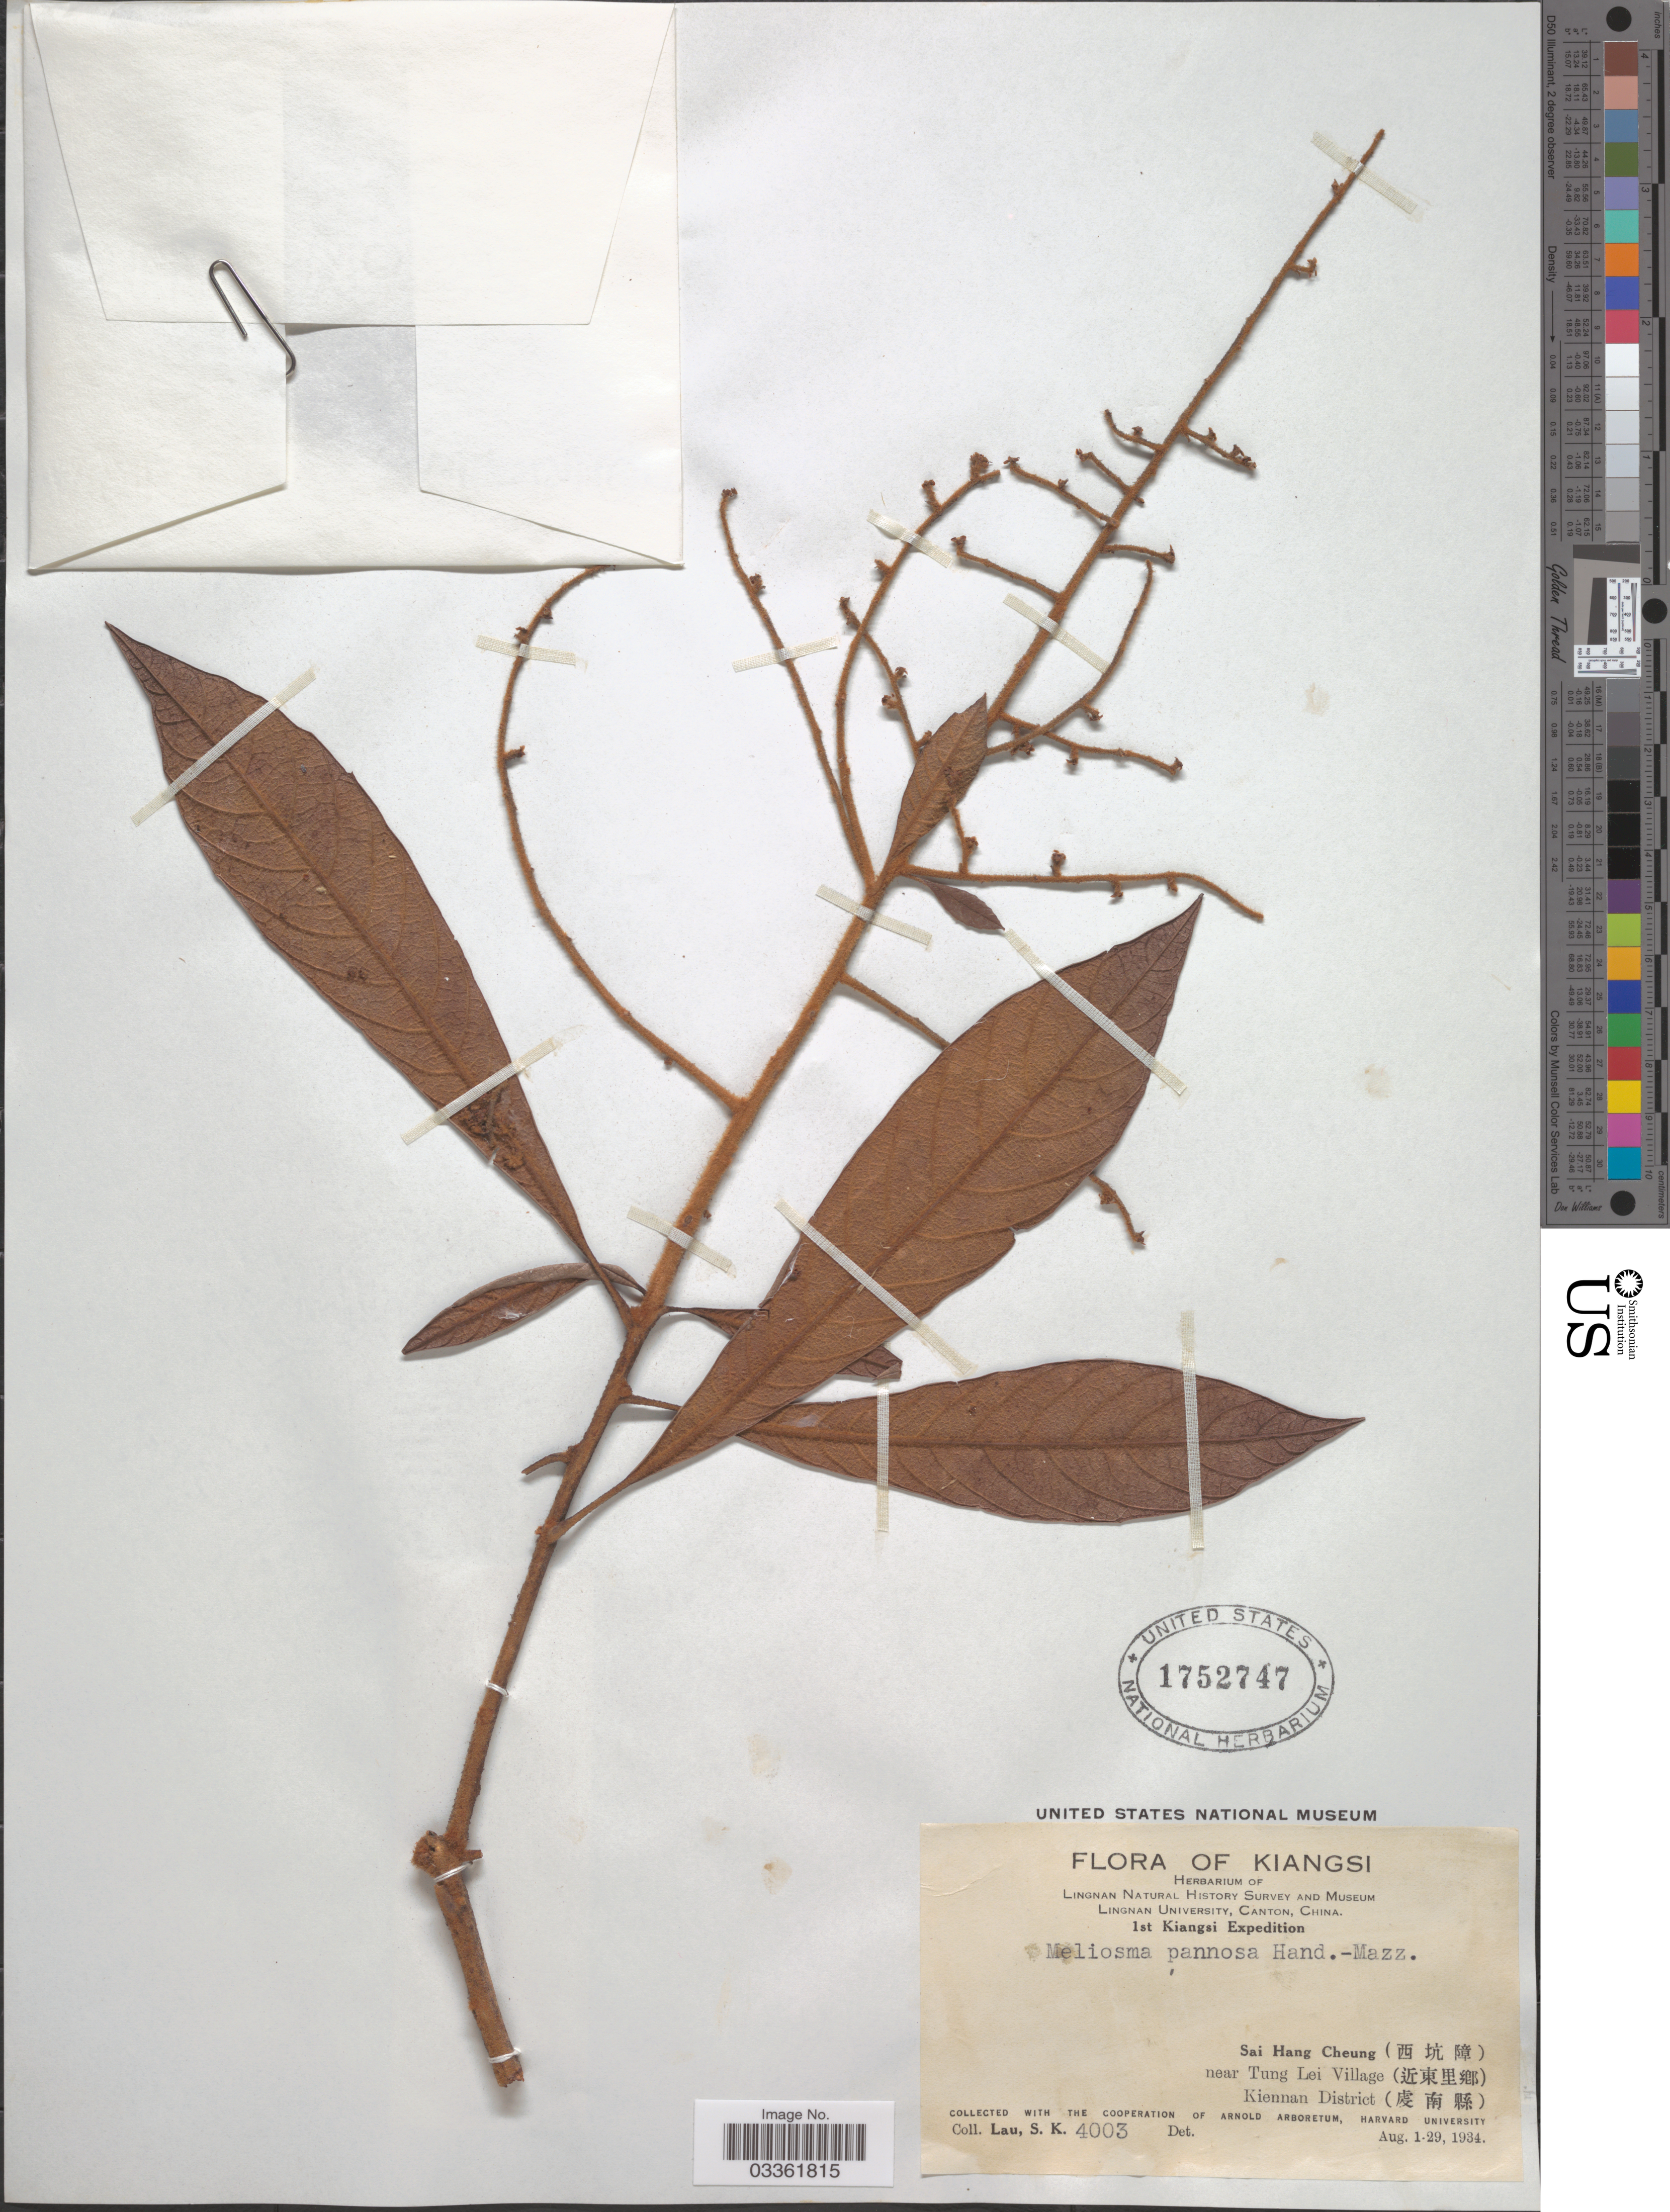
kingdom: Plantae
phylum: Tracheophyta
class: Magnoliopsida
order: Proteales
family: Sabiaceae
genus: Meliosma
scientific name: Meliosma pannosa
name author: Hand.-Mazz.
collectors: S. K. Lau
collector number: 4003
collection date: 1934-08-01/1934-08-29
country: China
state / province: Jiangxi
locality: Kiangsi, Sai Hang Cheung (X) near Tung Lei Village (X), Kiennan District (X).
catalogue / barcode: US 1752747